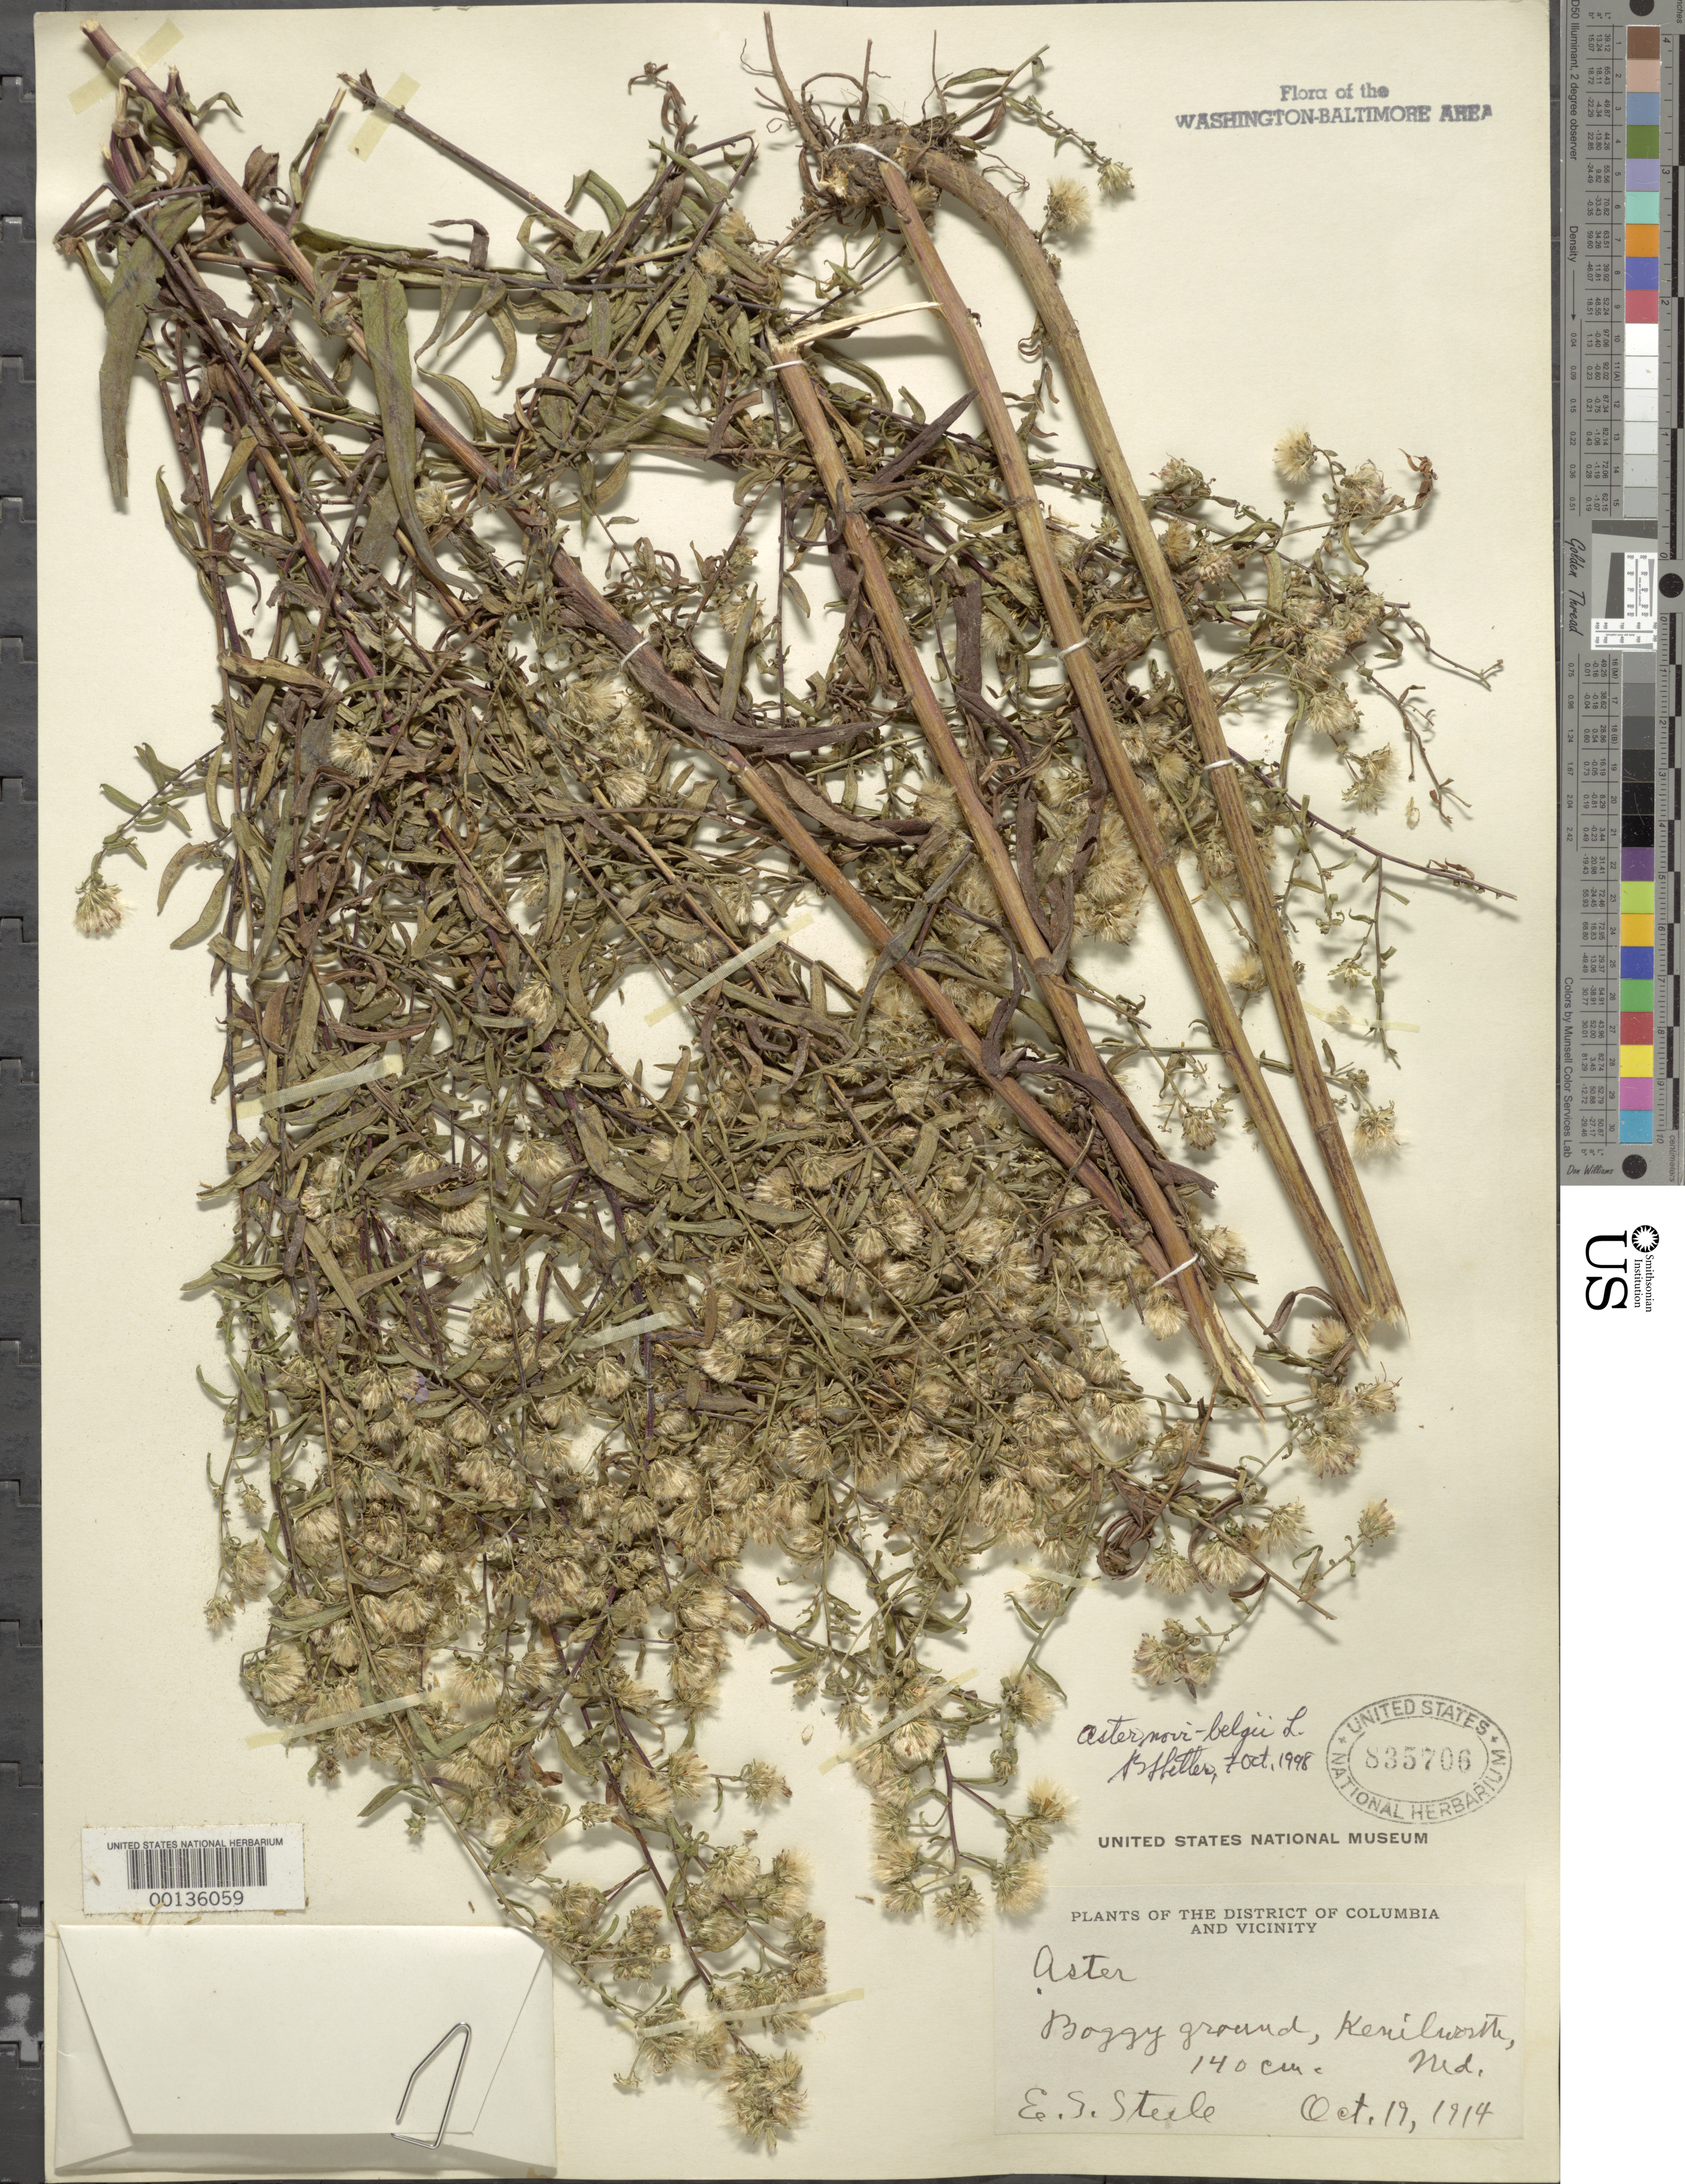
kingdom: Plantae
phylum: Tracheophyta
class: Magnoliopsida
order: Asterales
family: Asteraceae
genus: Symphyotrichum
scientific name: Symphyotrichum novi-belgii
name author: (L.) G.L. Nesom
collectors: E. Steele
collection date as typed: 19 Oct 1914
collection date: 1914-10-19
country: United States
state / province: Maryland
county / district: Prince George's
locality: Kenilworth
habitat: Boggy ground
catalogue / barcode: US 835706